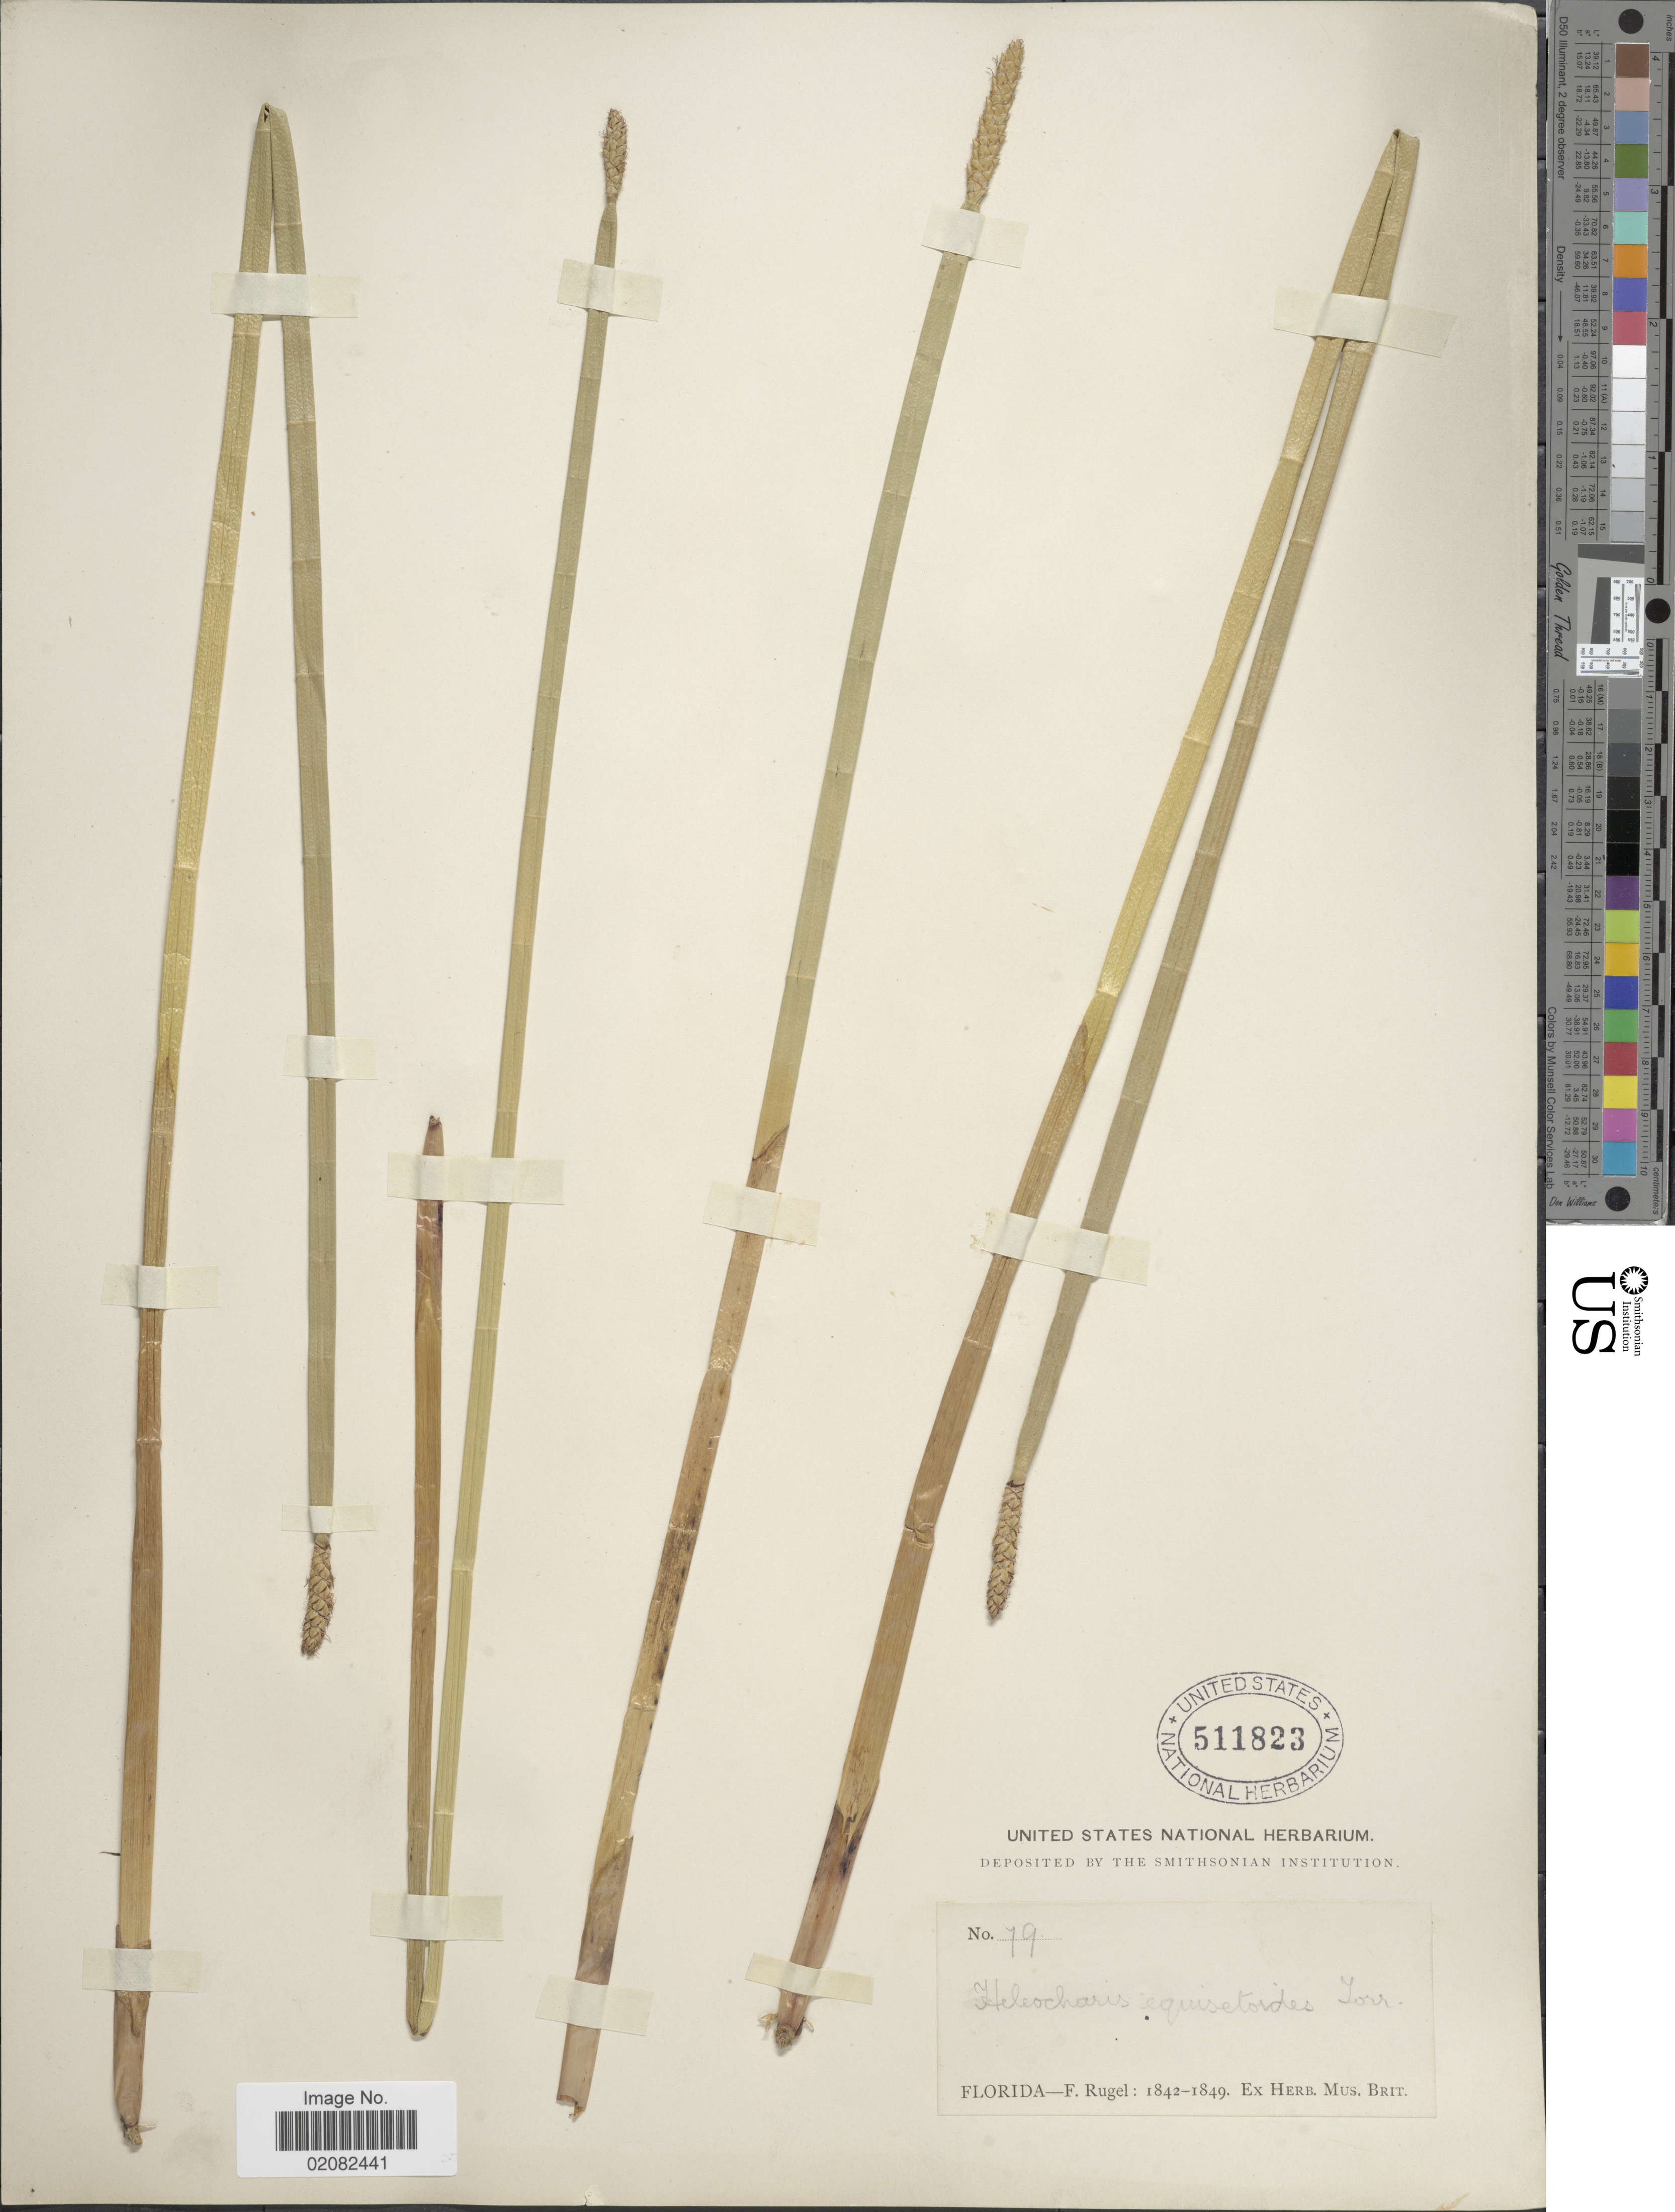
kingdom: Plantae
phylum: Tracheophyta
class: Liliopsida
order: Poales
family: Cyperaceae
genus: Eleocharis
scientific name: Eleocharis equisetoides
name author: (Elliott) Torr.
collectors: F. Rugel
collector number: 79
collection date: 1842/1849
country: United States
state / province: Florida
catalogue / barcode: US 511823